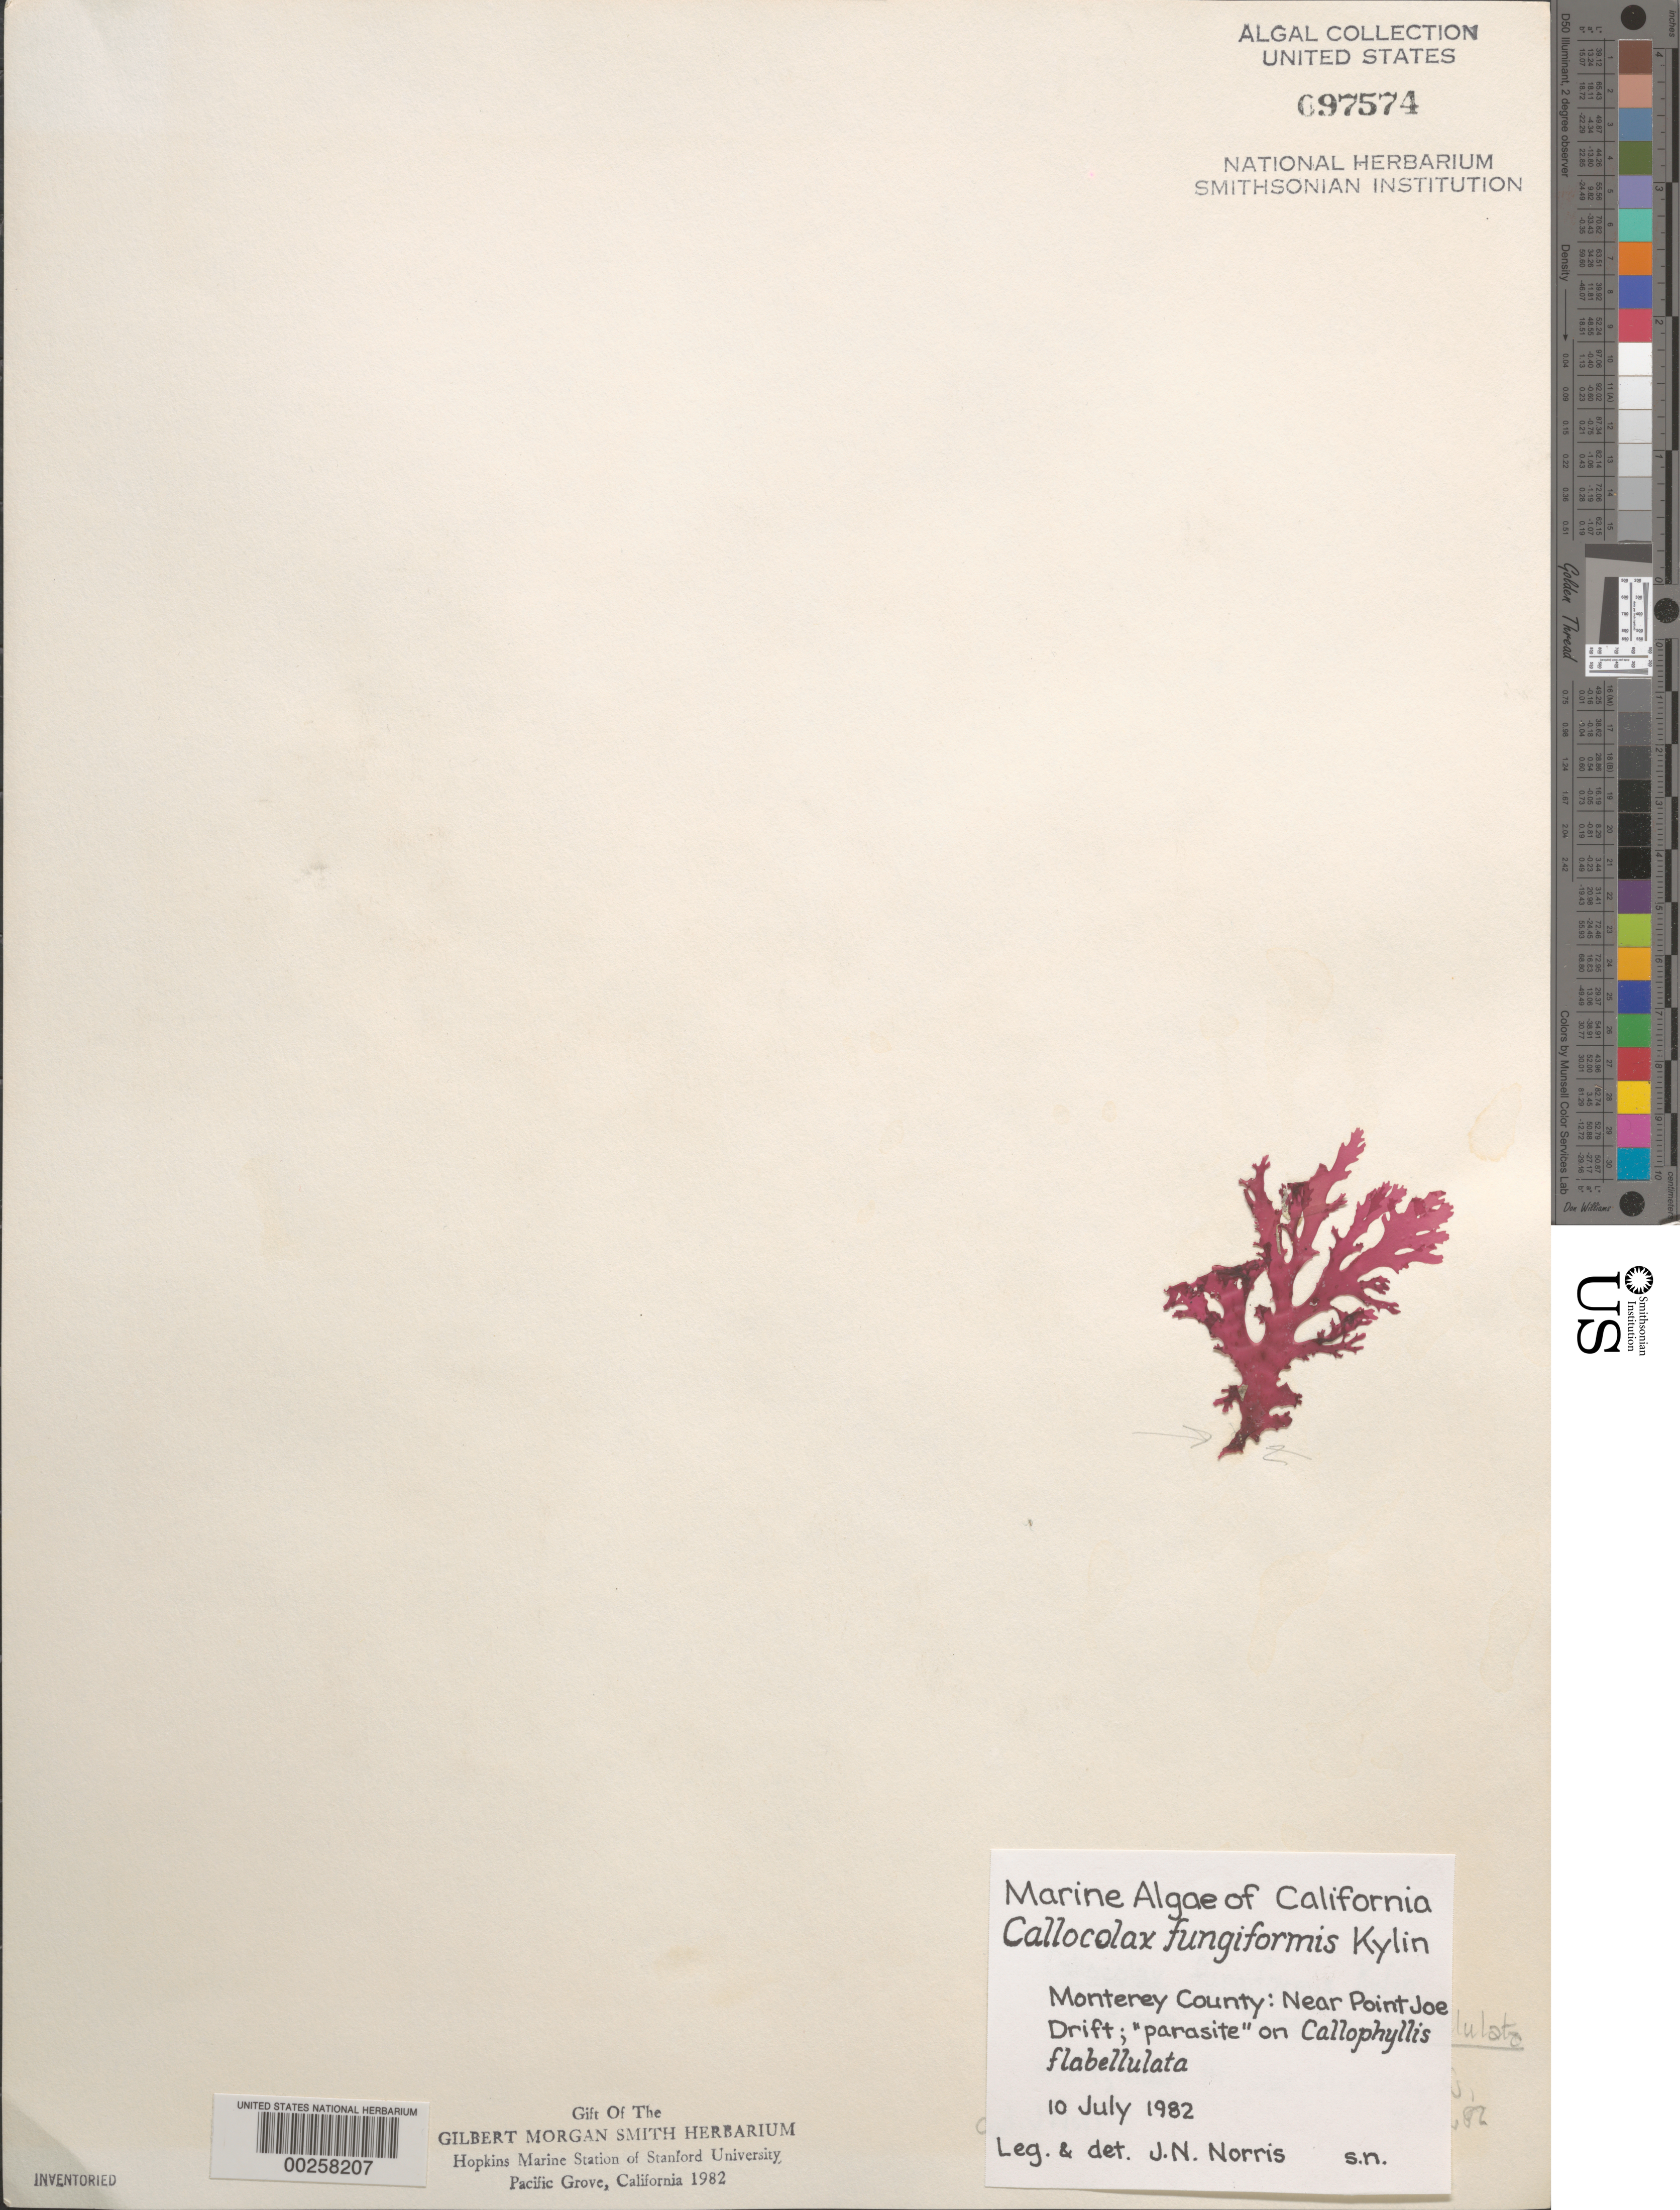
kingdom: Plantae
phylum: Rhodophyta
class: Florideophyceae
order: Gigartinales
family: Kallymeniaceae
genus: Callocolax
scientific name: Callocolax fungiformis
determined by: Norris, James N.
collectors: J. N. Norris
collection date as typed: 10 Jul 1982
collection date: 1982-07-10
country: United States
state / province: California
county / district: Monterey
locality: Near Point Joe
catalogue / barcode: US 97574